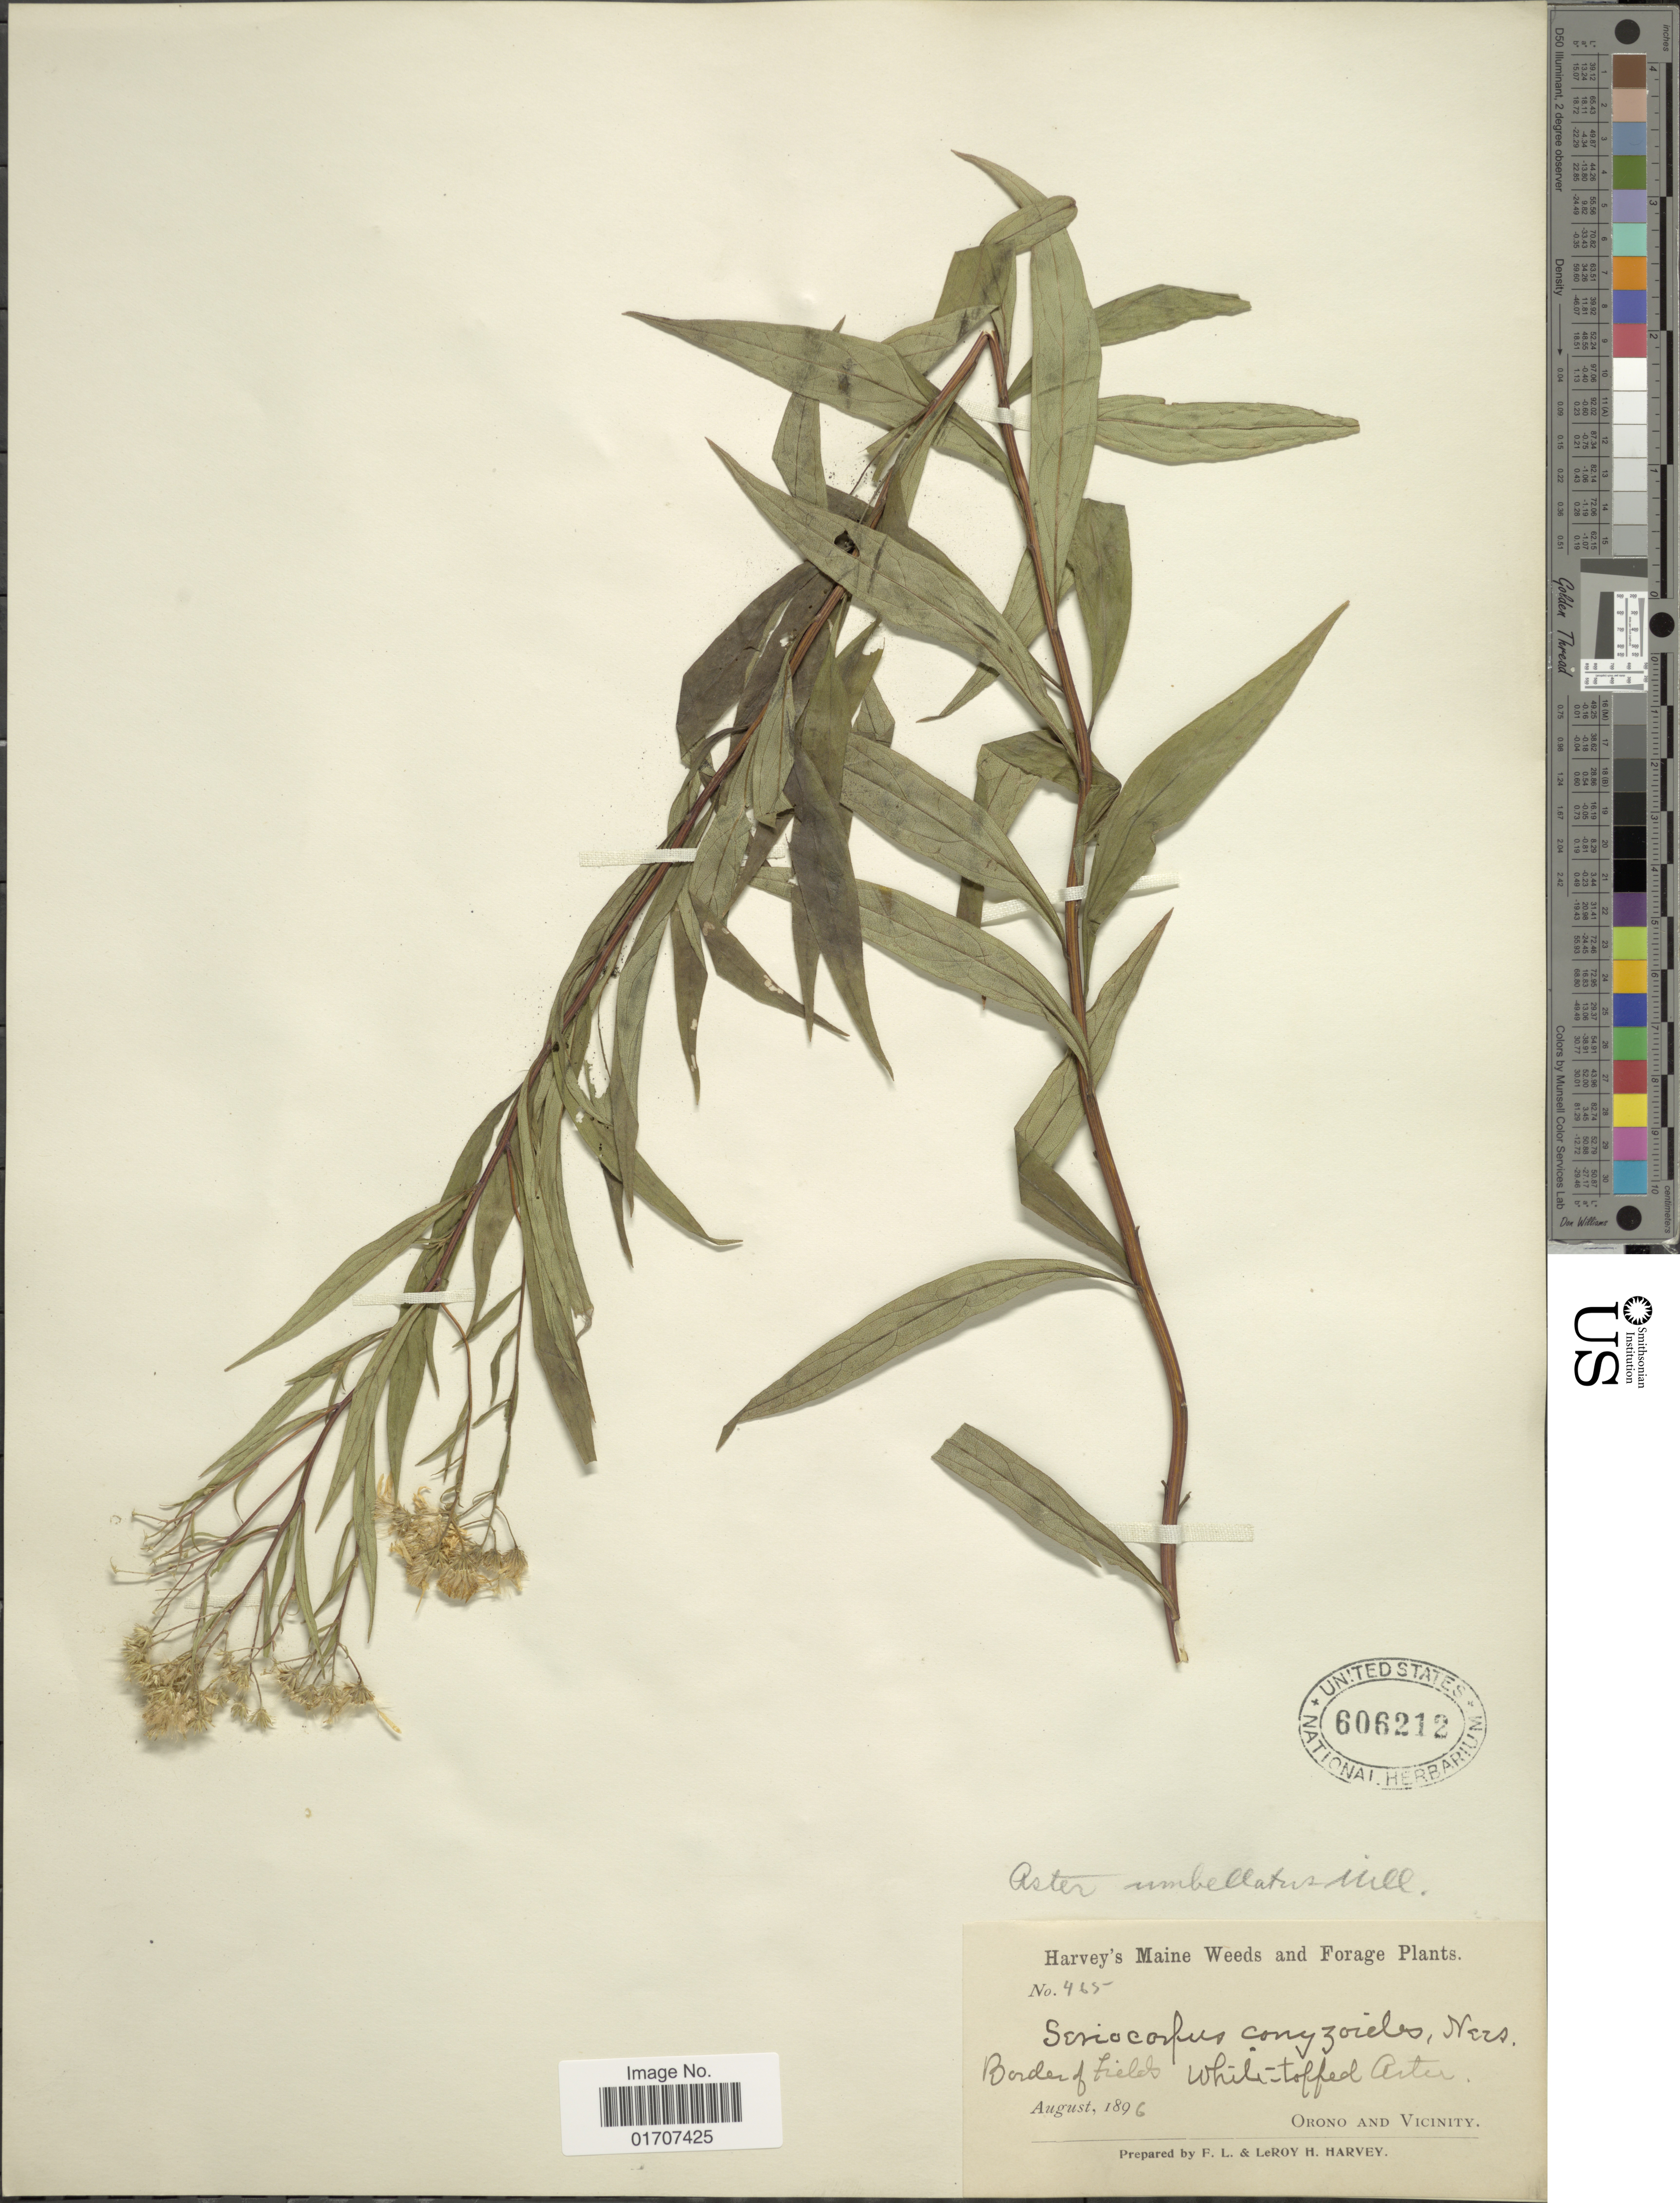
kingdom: Plantae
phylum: Tracheophyta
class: Magnoliopsida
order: Asterales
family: Asteraceae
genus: Doellingeria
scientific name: Doellingeria umbellata var. umbellata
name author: Nees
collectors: F. L. Harvey & L. H. Harvey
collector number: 465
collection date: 1896-08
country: United States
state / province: Maine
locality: Border fields, Orono and Vicinity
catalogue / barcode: US 606212